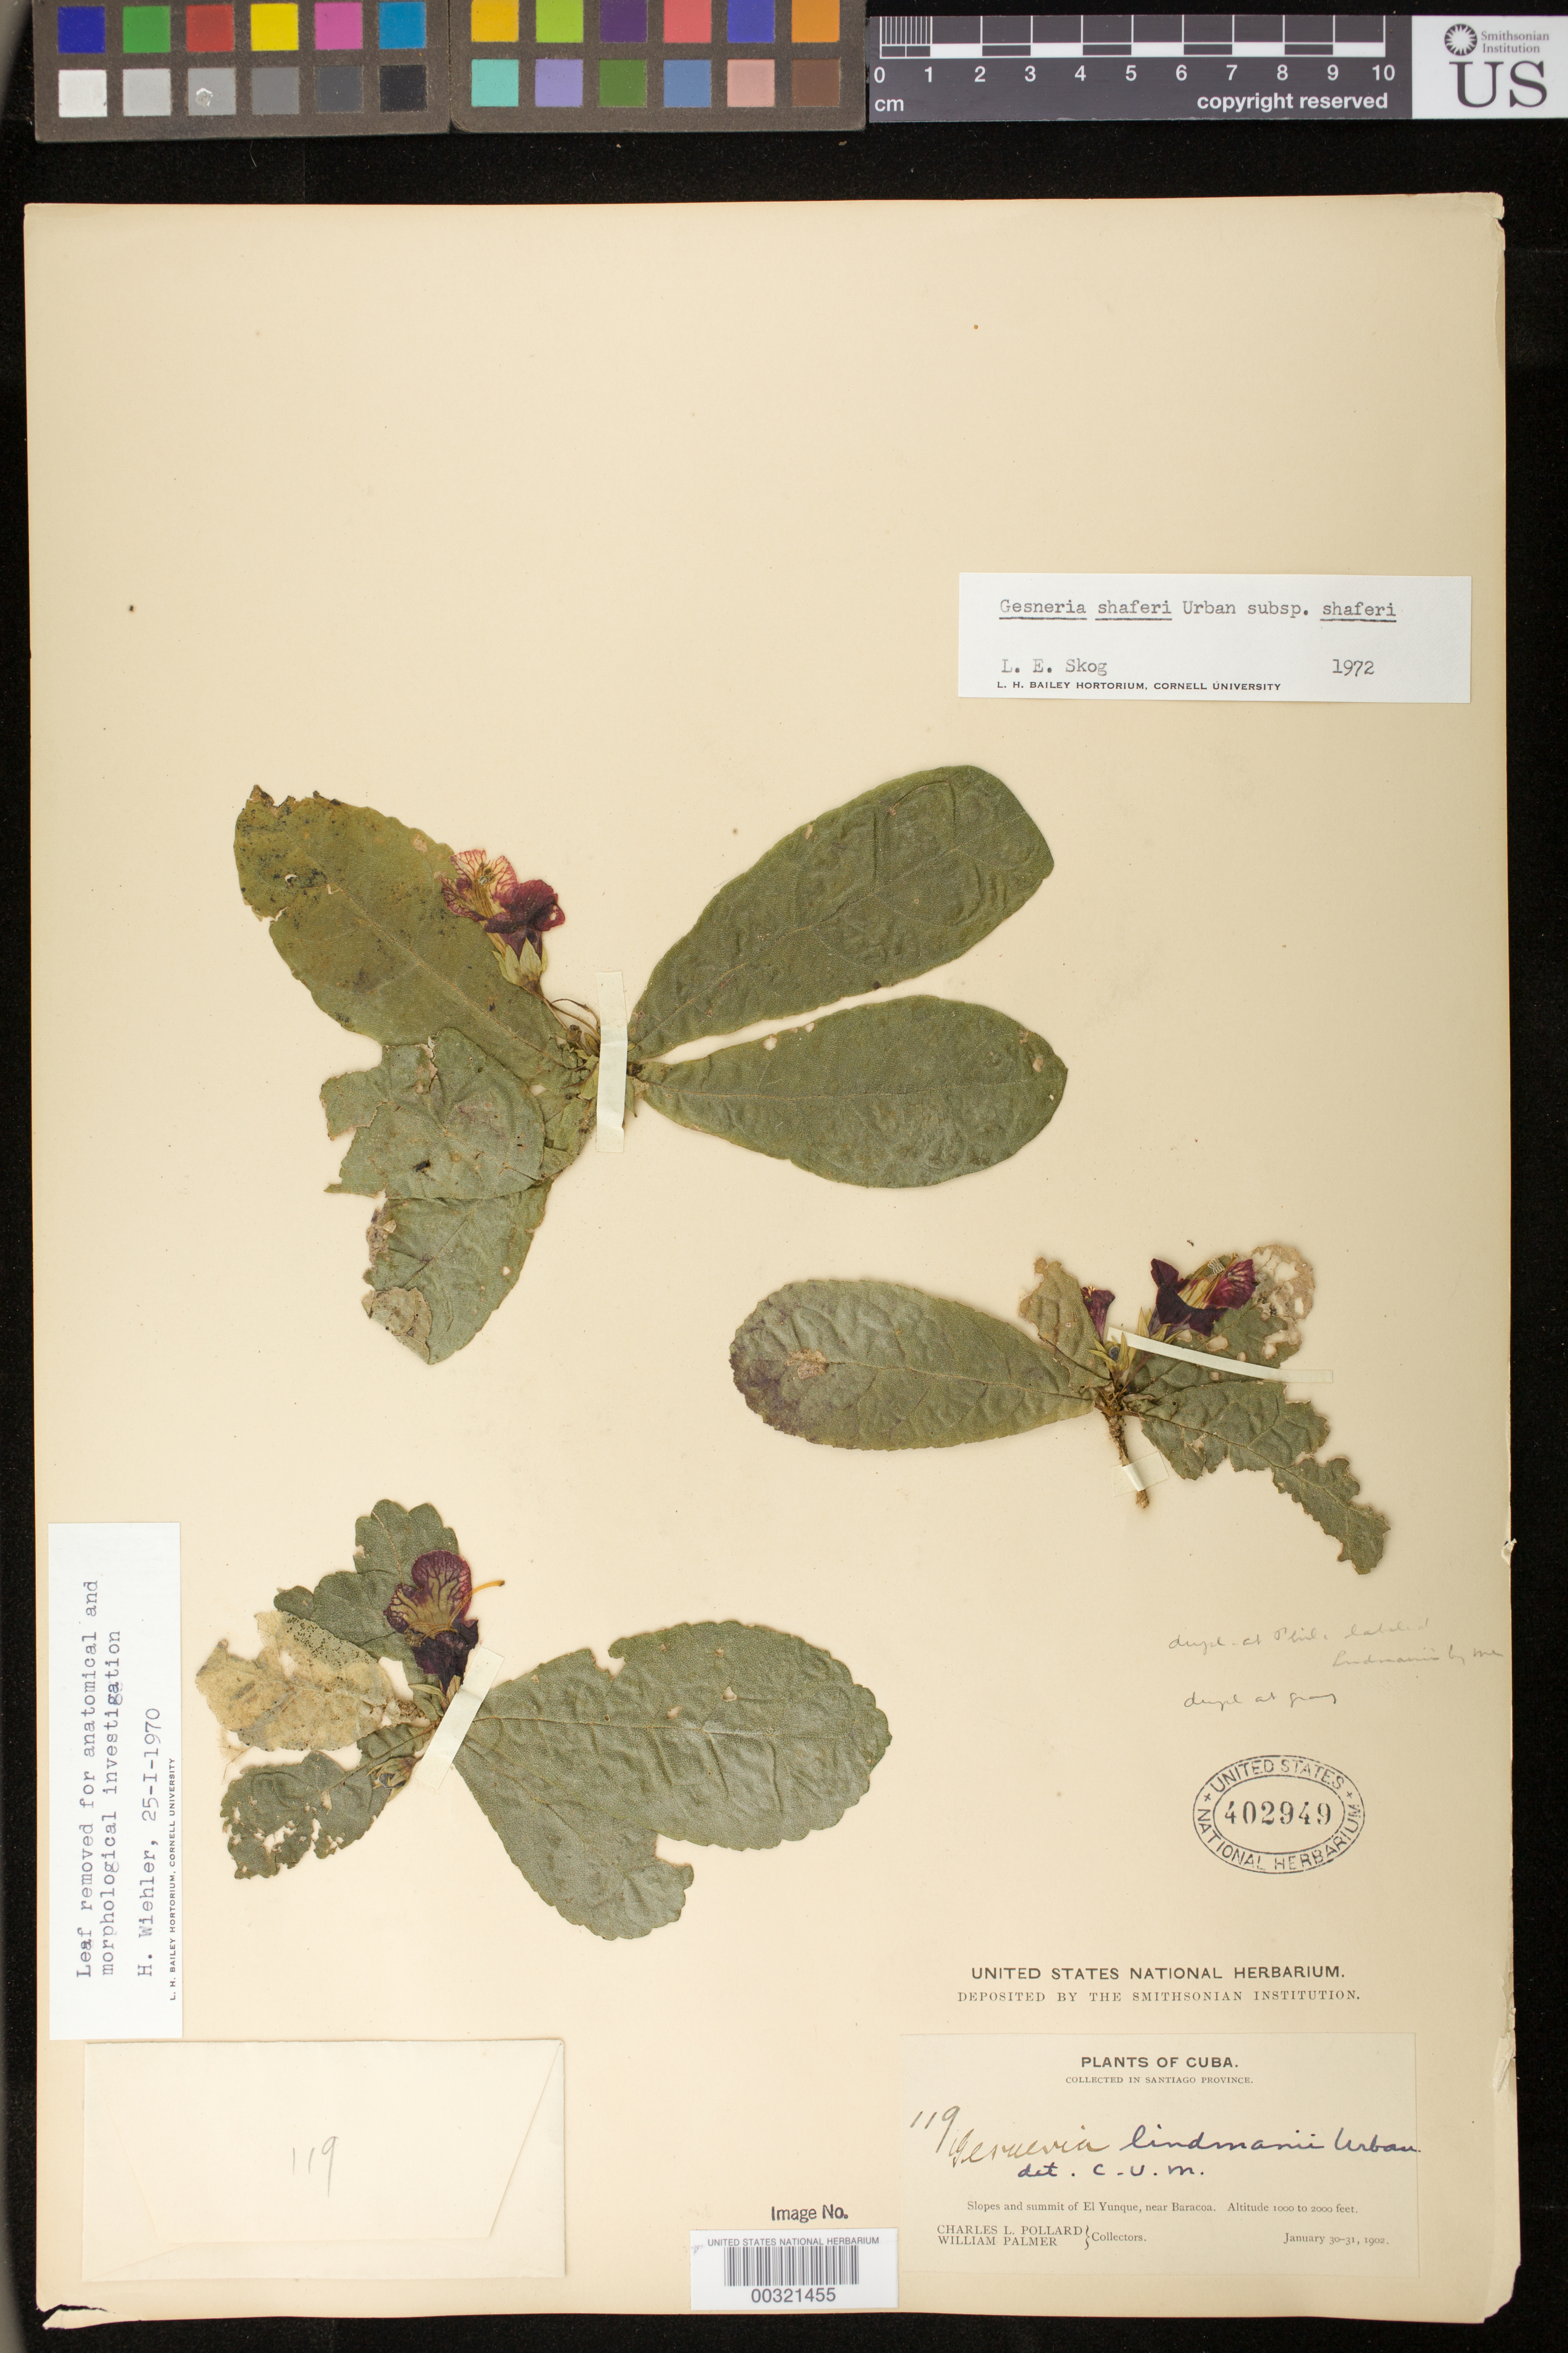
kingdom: Plantae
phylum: Tracheophyta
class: Magnoliopsida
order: Lamiales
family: Gesneriaceae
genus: Gesneria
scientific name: Gesneria depressa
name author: (Griseb.) Urb.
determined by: Clark, John L., (UNITED STATES)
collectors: C. L. Pollard & W. Palmer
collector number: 119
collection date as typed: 30-31 Jan 1902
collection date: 1902-01-31/1920-01-30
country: Cuba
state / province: Oriente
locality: Santiago Prov., Slopes and summit of El Yunque, near Baracoa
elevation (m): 305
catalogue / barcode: US 402949